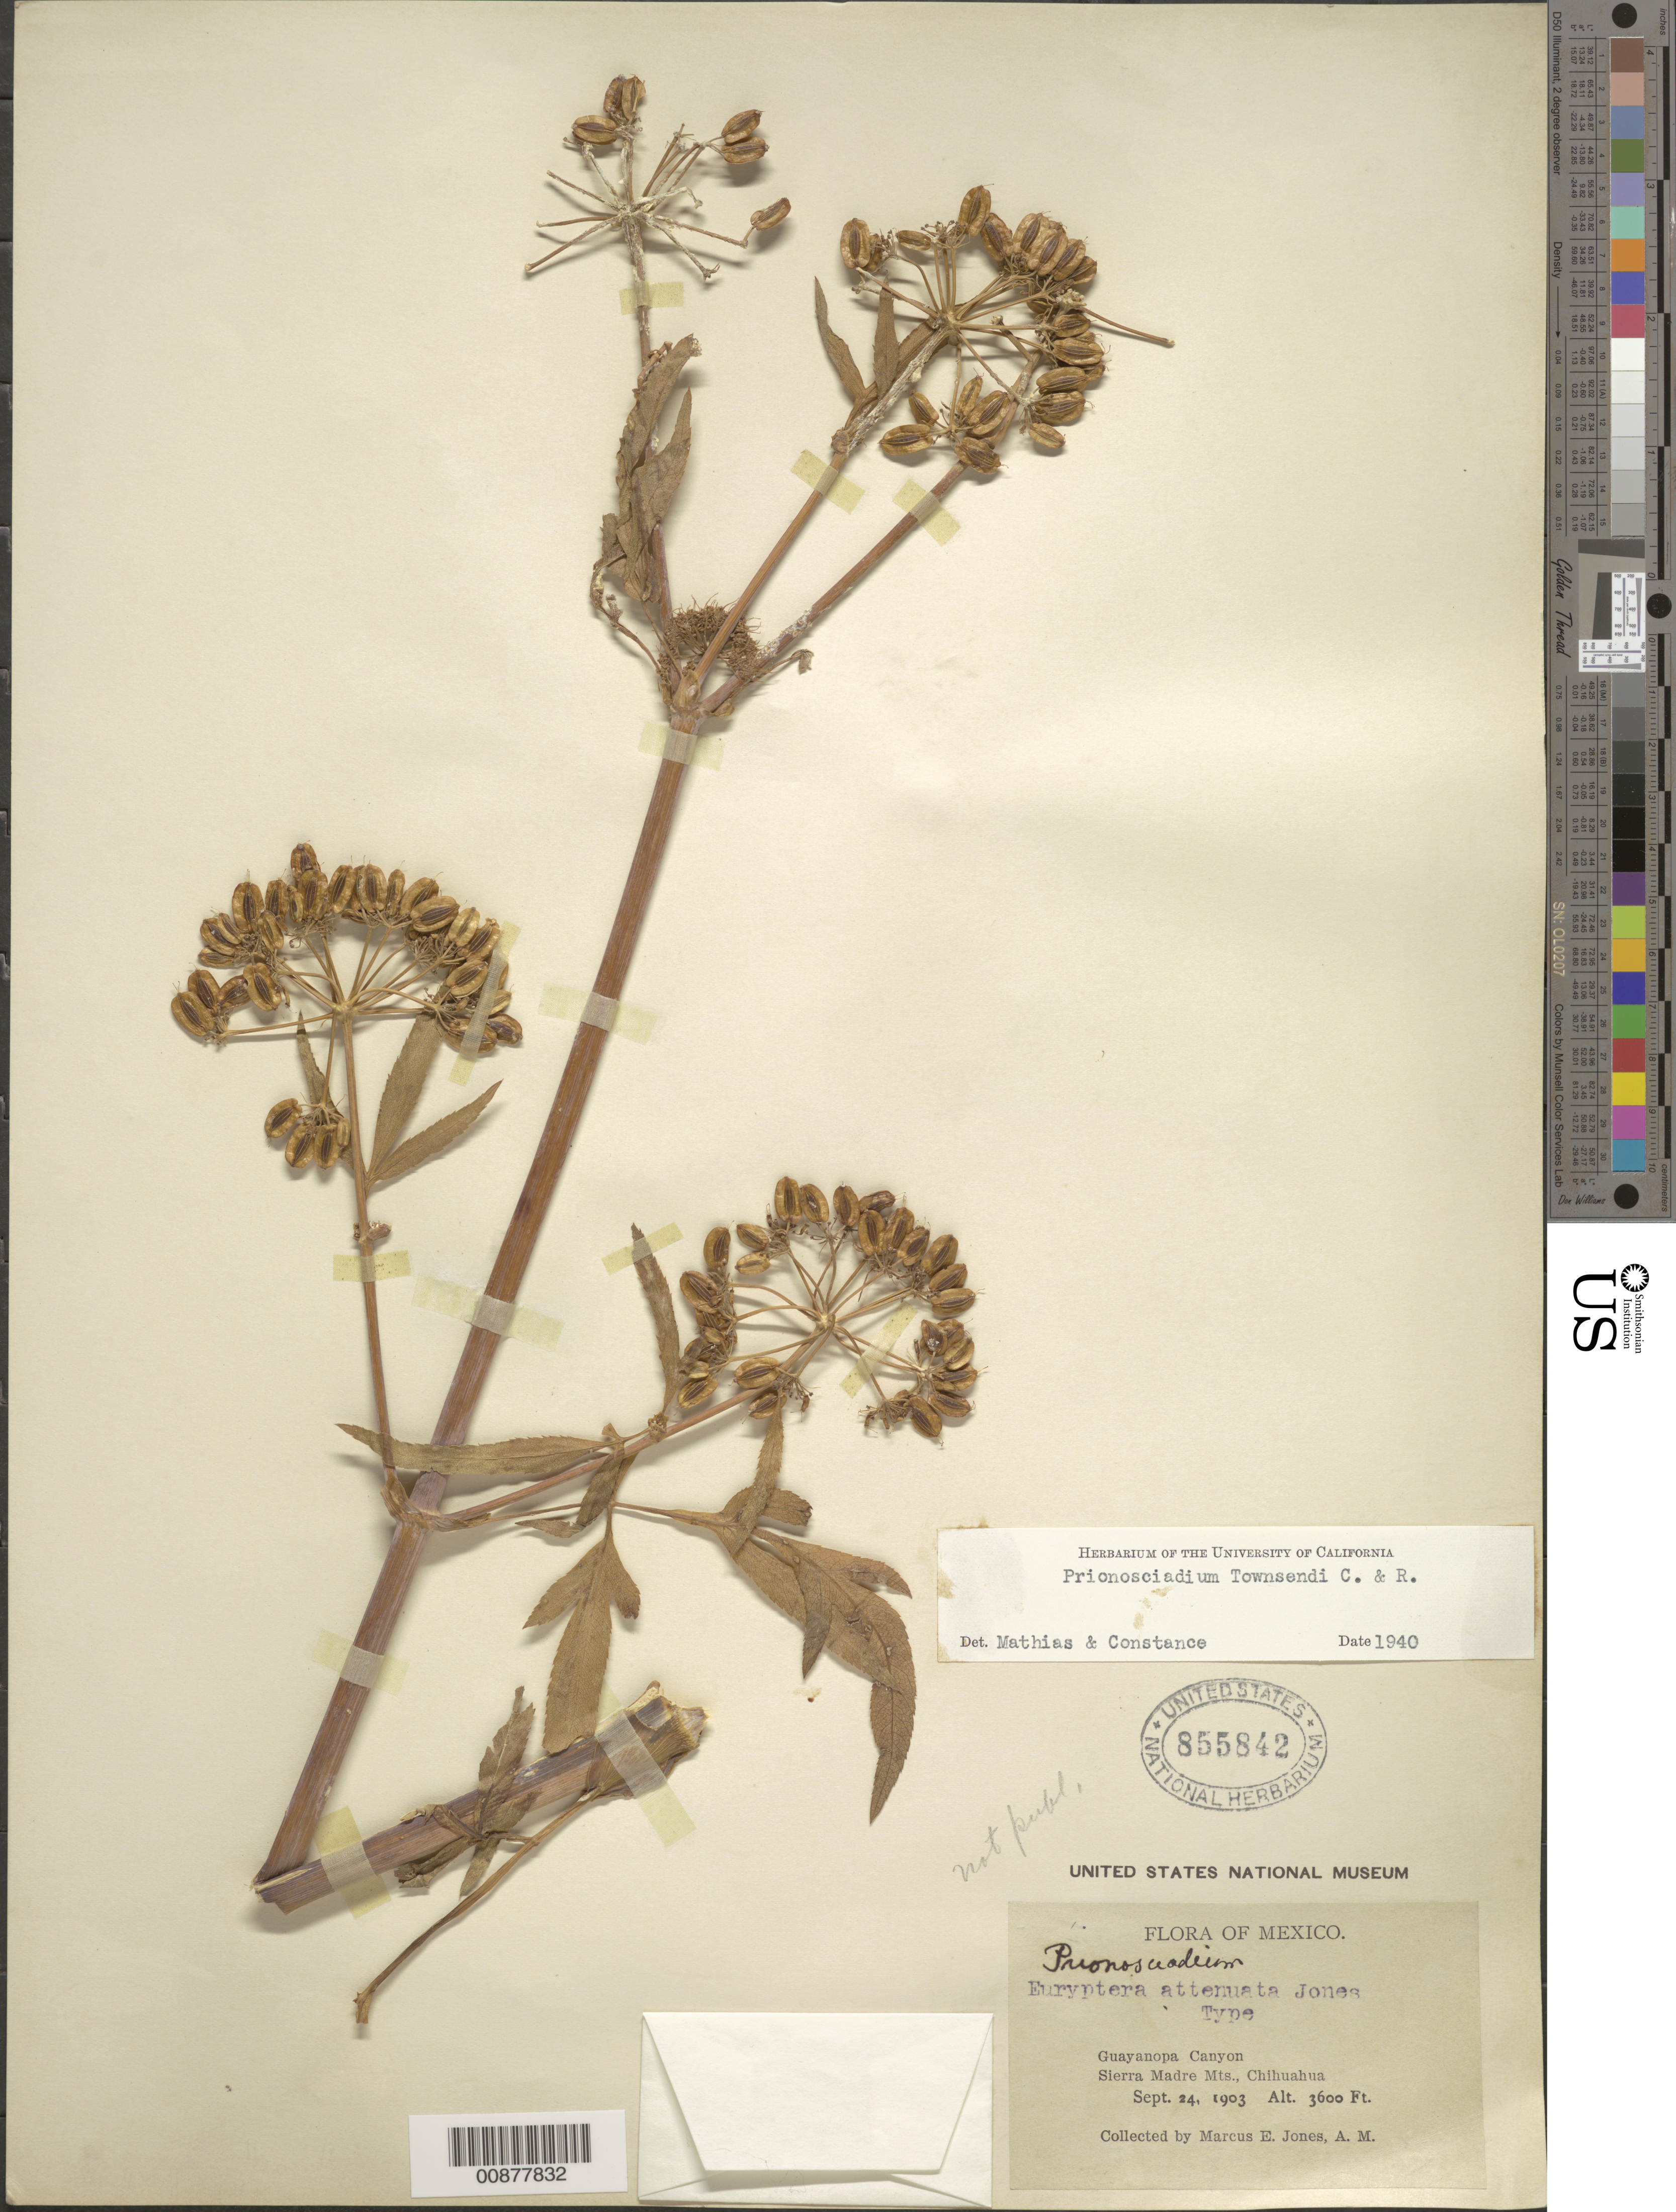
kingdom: Plantae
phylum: Tracheophyta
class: Magnoliopsida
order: Apiales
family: Apiaceae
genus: Prionosciadium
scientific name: Prionosciadium townsendi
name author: Rose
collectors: M. E. Jones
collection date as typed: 24 Sep 1903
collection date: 1903-09-24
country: Mexico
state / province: Chihuahua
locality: Guayanopa Canyon. Sierra Madre Mts., Chihuahua.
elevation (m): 1097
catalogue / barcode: US 855842